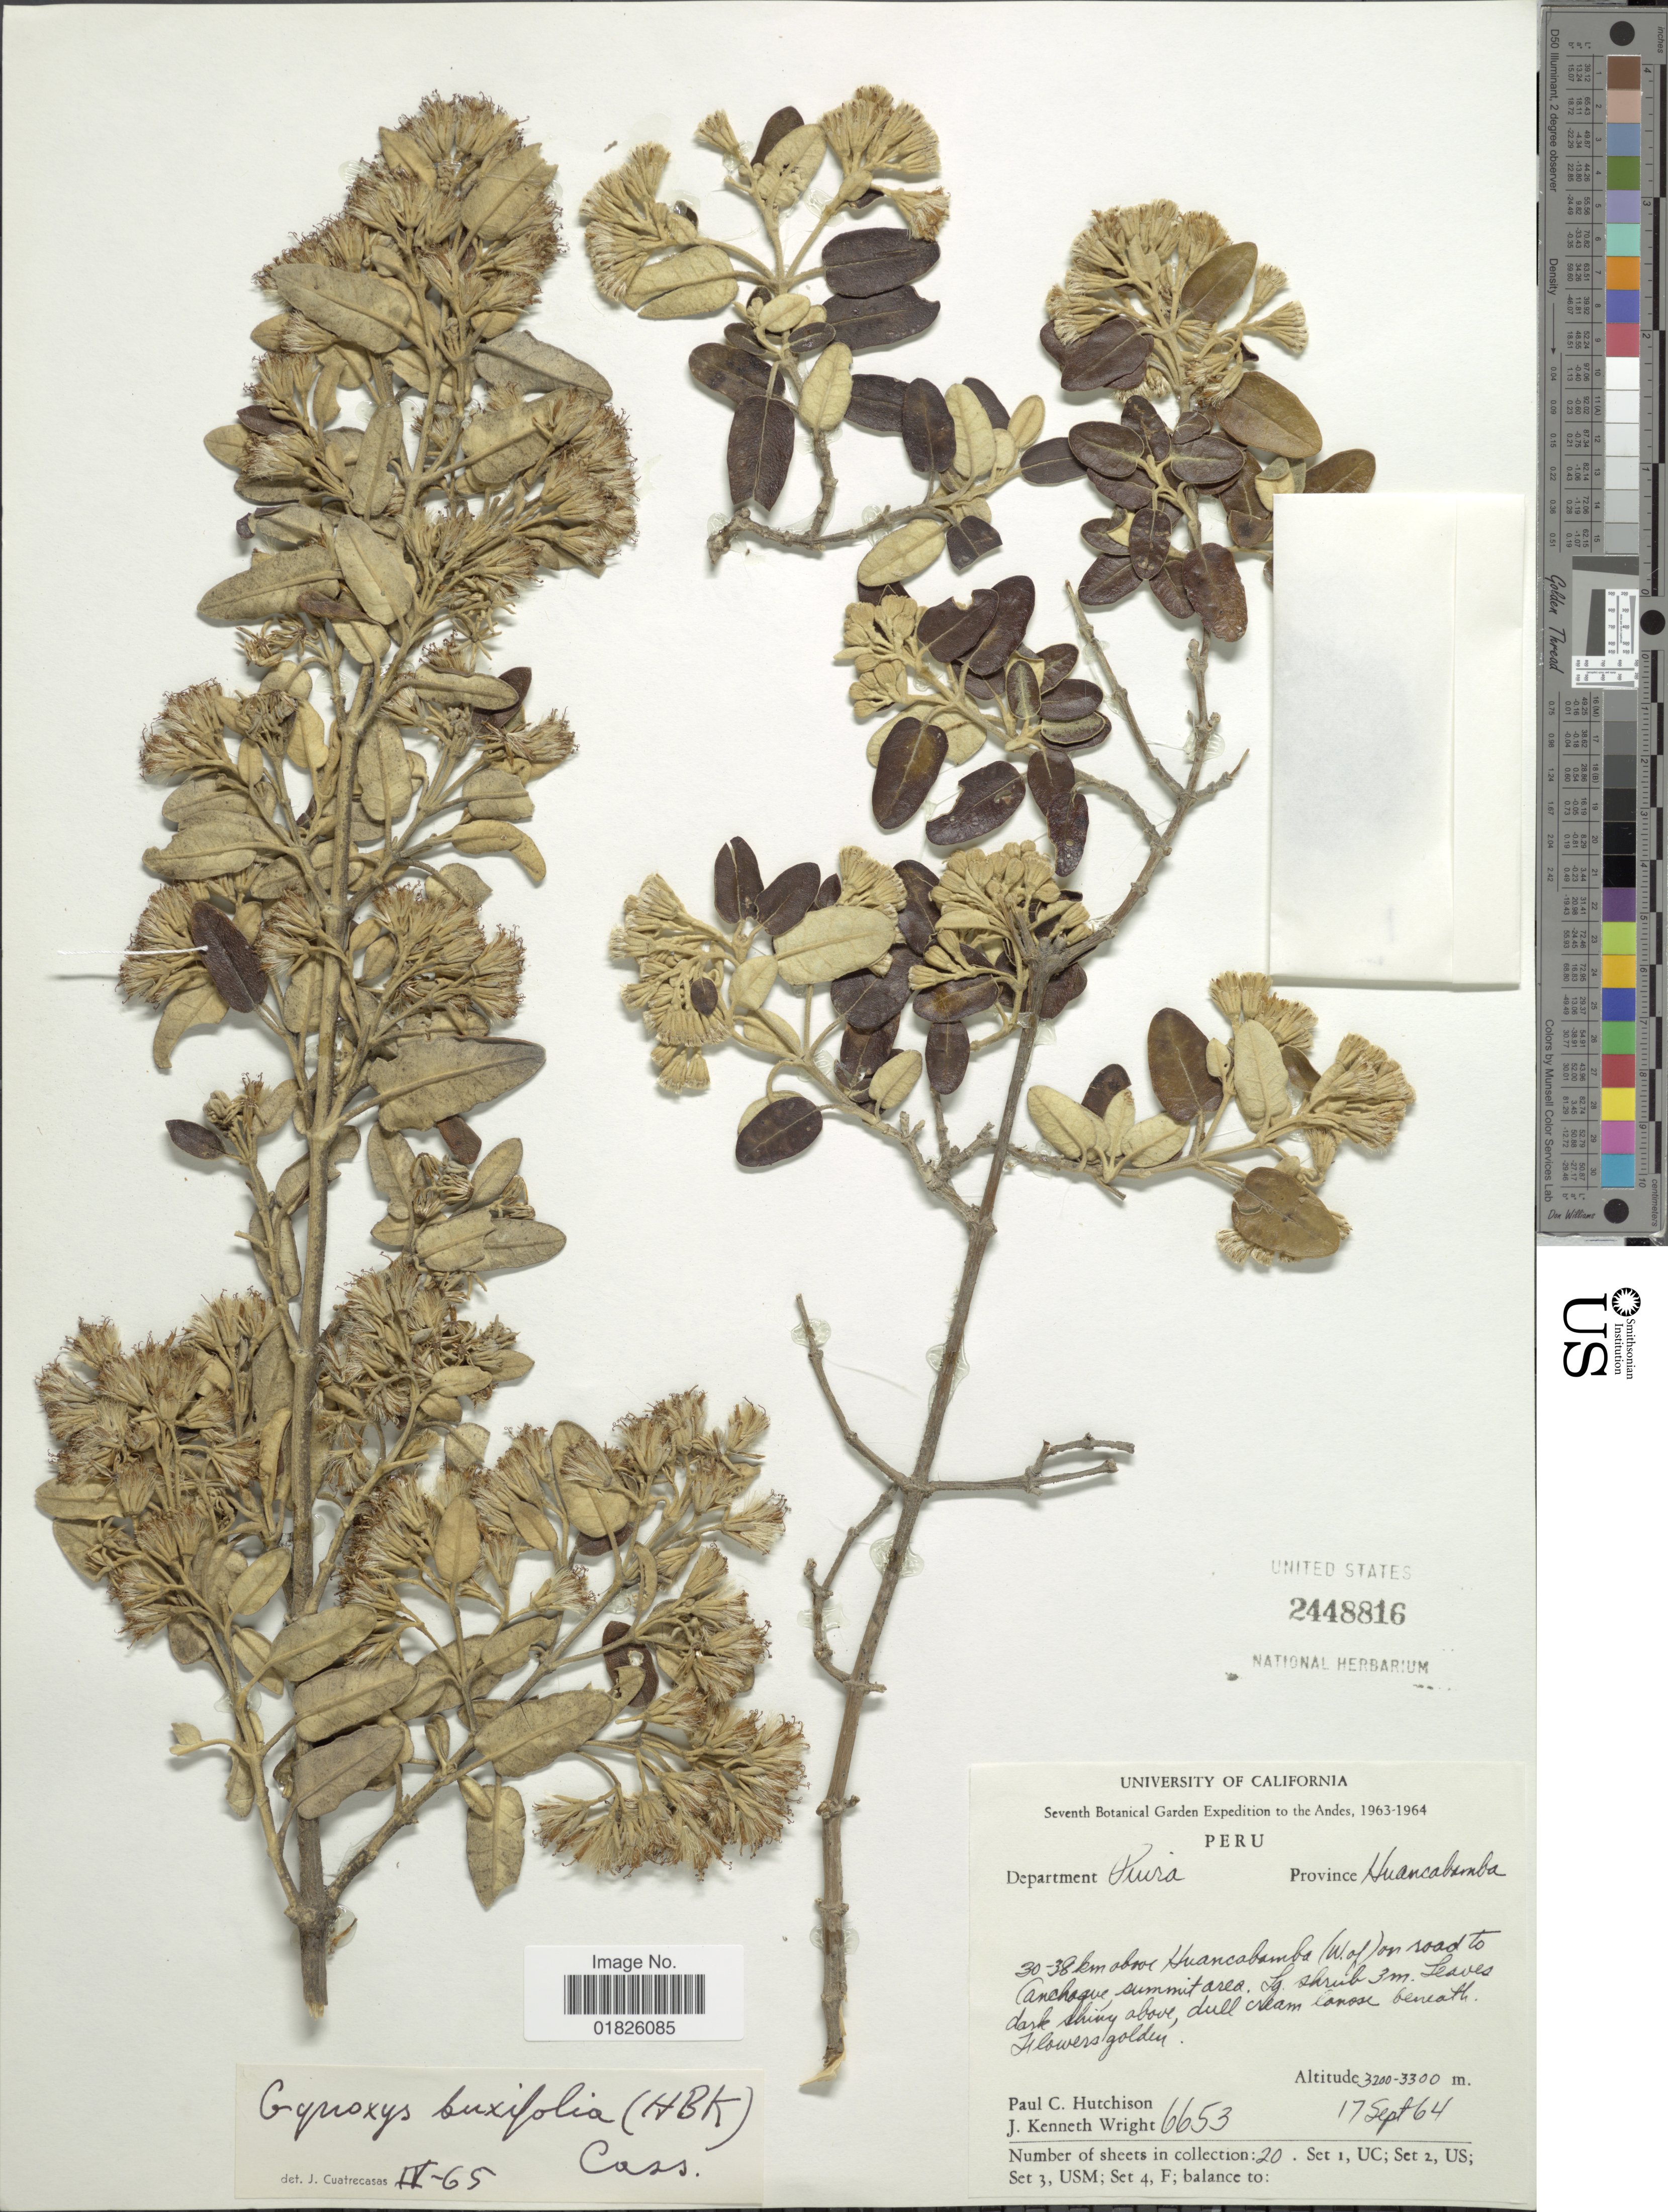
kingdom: Plantae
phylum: Tracheophyta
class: Magnoliopsida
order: Asterales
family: Asteraceae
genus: Gynoxys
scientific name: Gynoxys buxifolia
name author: (Kunth) Cass.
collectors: P. C. Hutchison & J. K. Wright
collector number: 6653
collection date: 1964-09-17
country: Peru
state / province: Piura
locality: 30 - 38 km. above Huancabamba (W. of) on road to Canchaque summit area, Province Huancabamba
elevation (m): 3200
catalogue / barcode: US 2448816